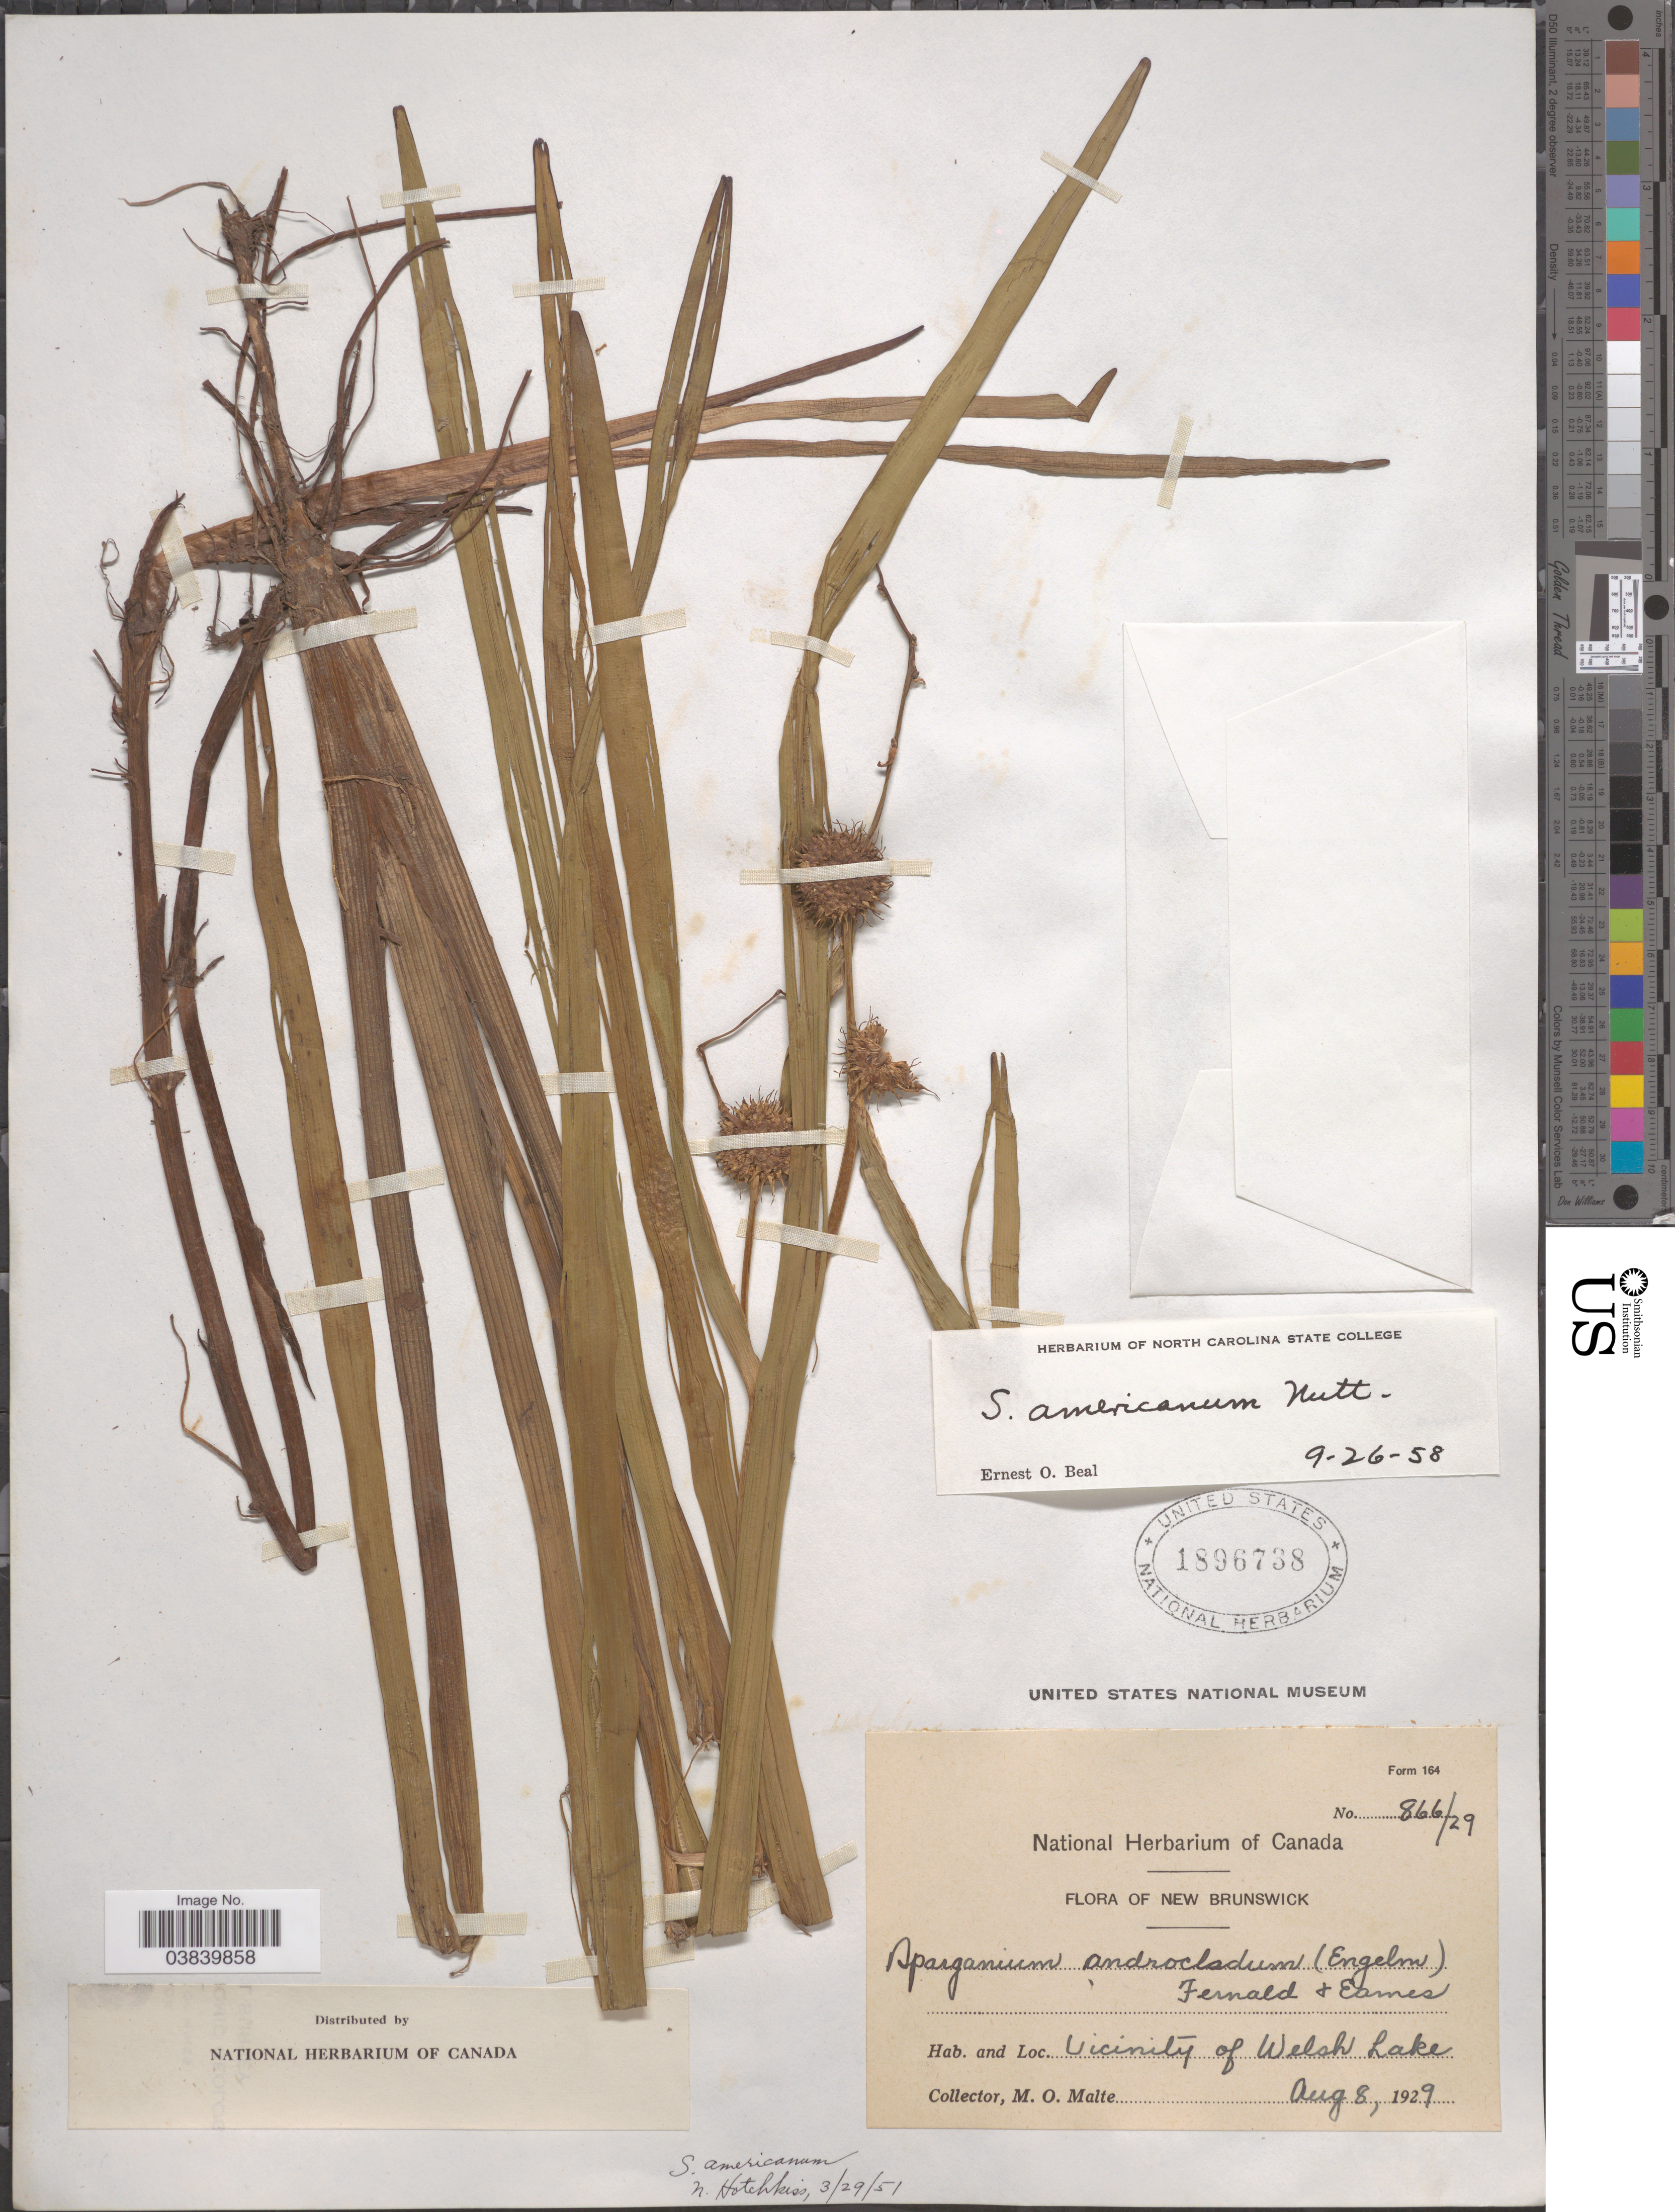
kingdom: Plantae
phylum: Tracheophyta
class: Liliopsida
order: Poales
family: Typhaceae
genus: Sparganium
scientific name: Sparganium americanum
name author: Nutt.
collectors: M. O. Malte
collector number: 866/29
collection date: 1929-08-08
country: Canada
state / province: New Brunswick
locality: Vicinity of Welsh Lake.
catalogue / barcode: US 1896738